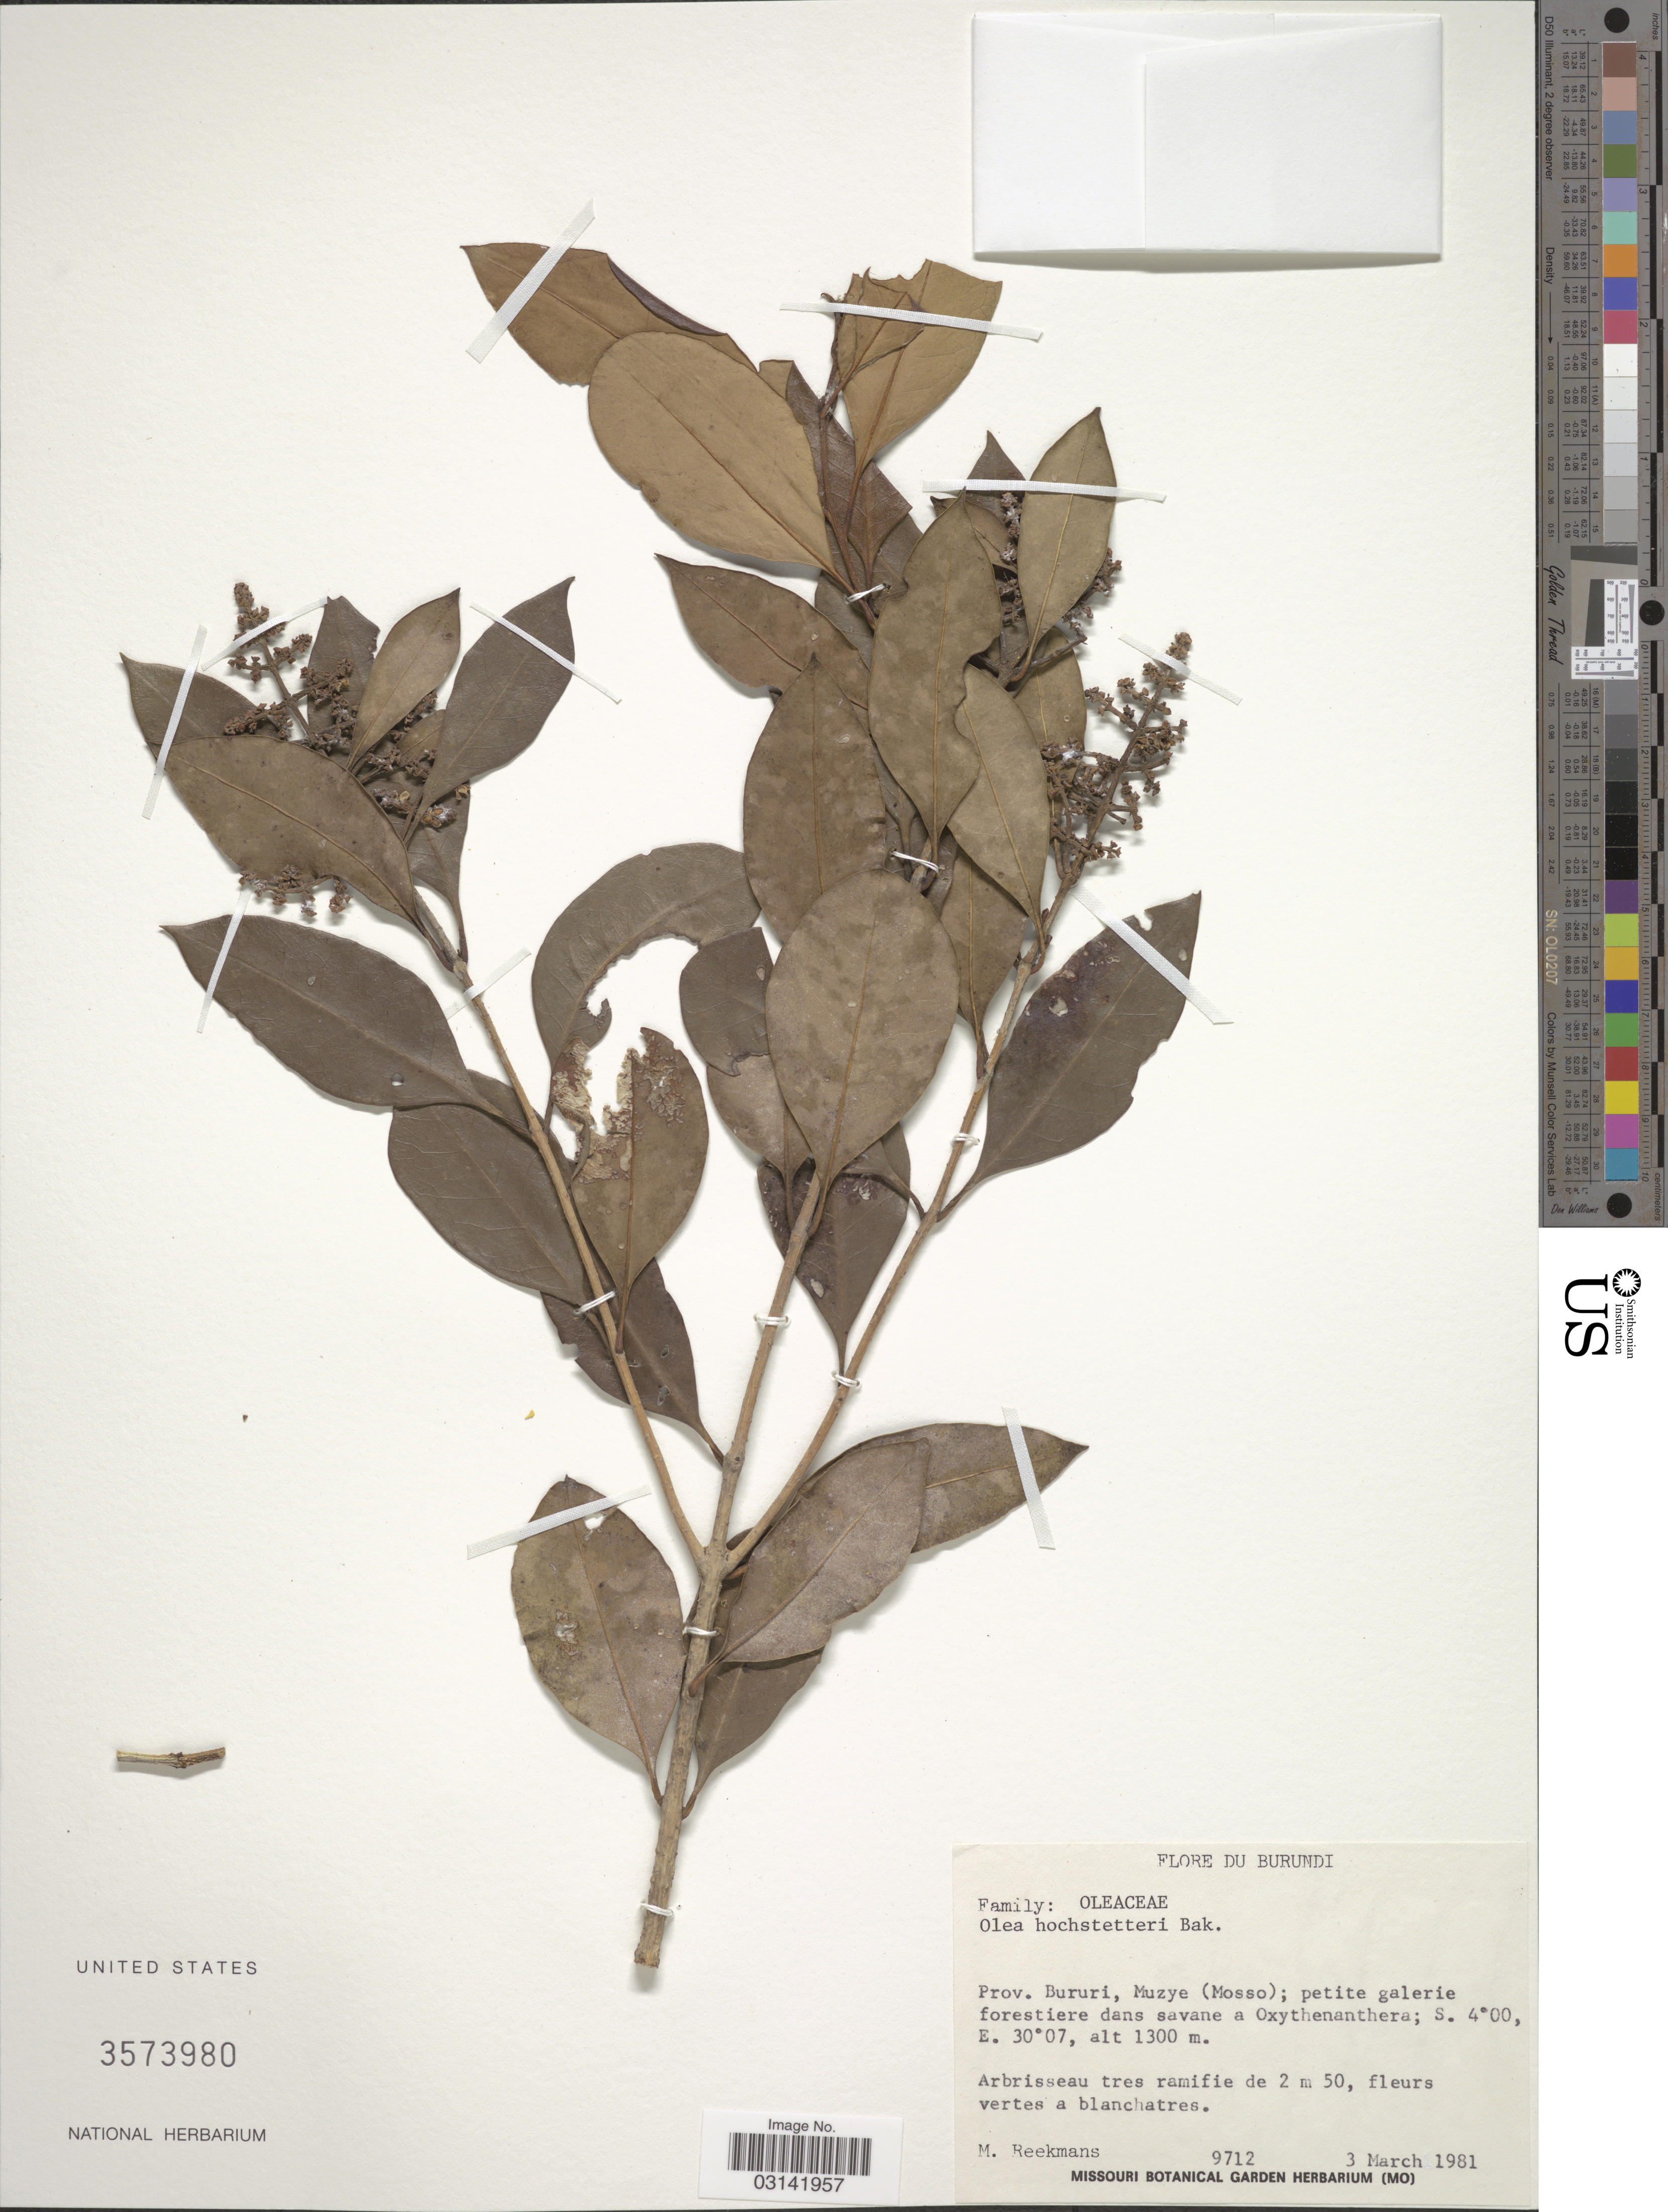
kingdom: Plantae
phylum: Tracheophyta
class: Magnoliopsida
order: Lamiales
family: Oleaceae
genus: Olea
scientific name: Olea hochstetteri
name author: Baker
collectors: M. Reekmans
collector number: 9712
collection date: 1981-03-03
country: Burundi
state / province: Bururi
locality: Muzye (Mosso).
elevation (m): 1300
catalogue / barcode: US 3573980